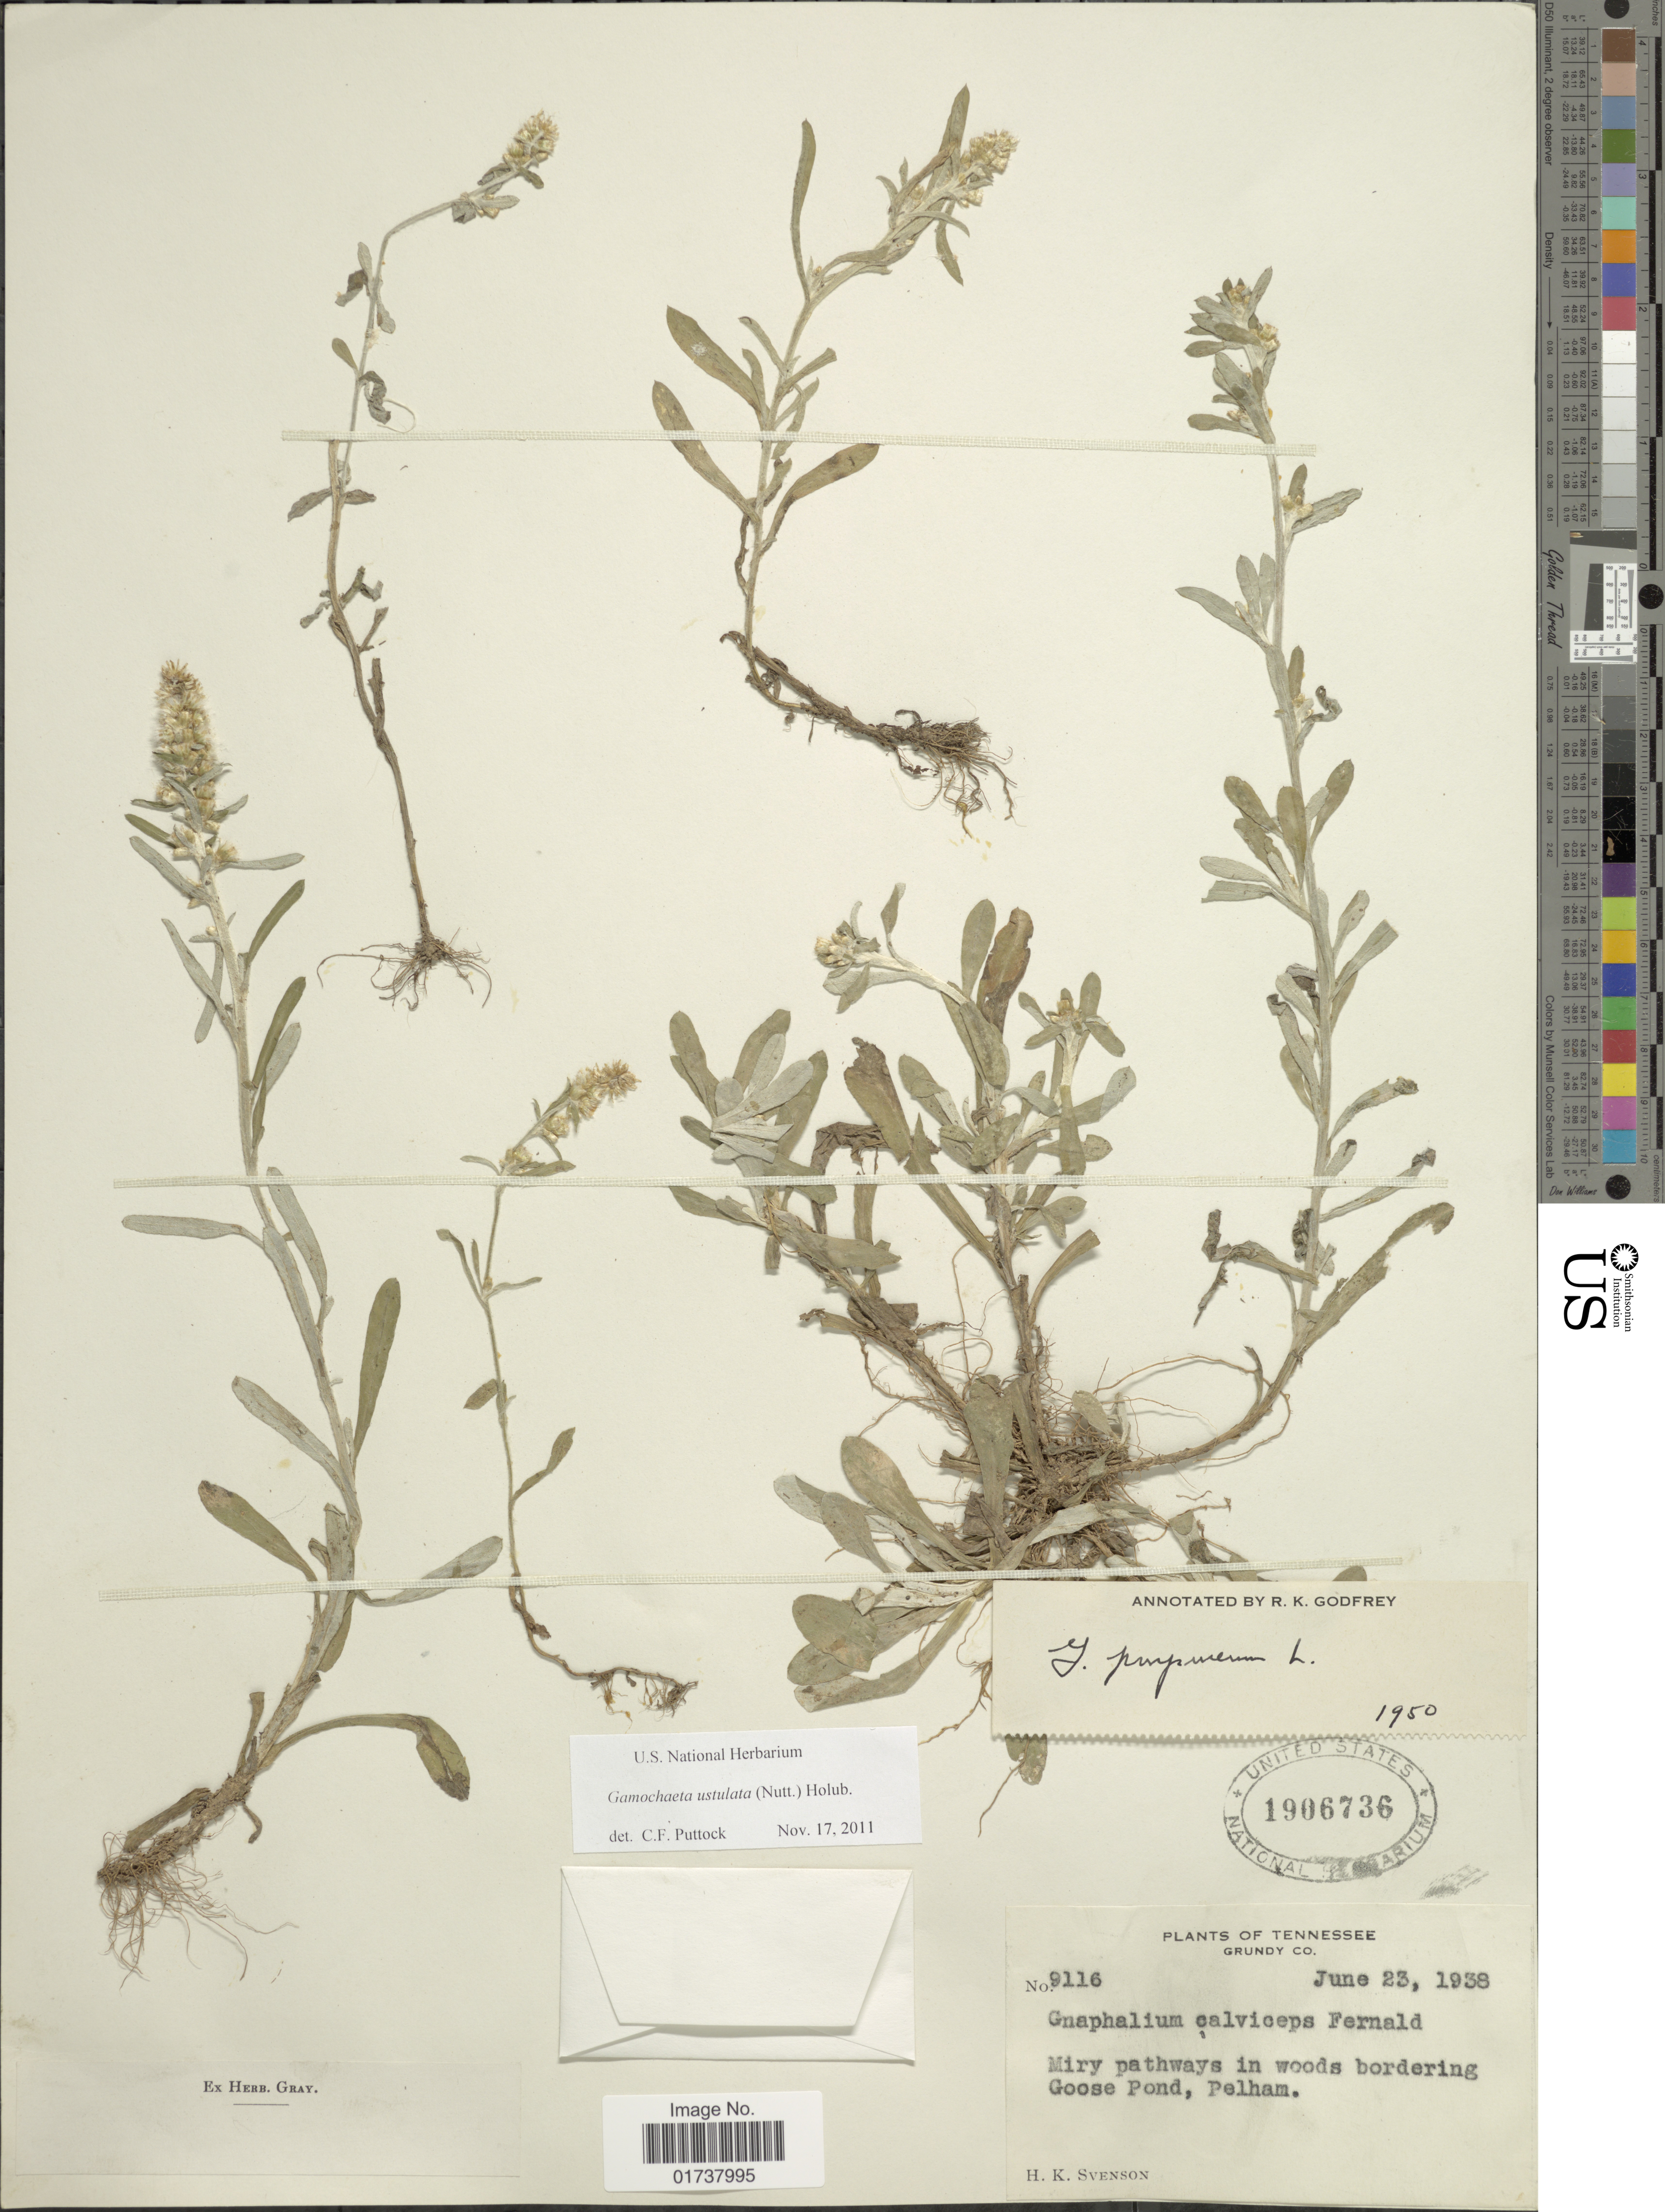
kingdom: Plantae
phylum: Tracheophyta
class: Magnoliopsida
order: Asterales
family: Asteraceae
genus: Gamochaeta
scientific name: Gamochaeta purpurea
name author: (L.) Cabrera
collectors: H. K. Svenson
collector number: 9116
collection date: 1938-06-23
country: United States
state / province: Tennessee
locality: Grundy Co., Miry Pathways in woods bordering Goose Pond, Pelham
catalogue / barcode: US 1906736